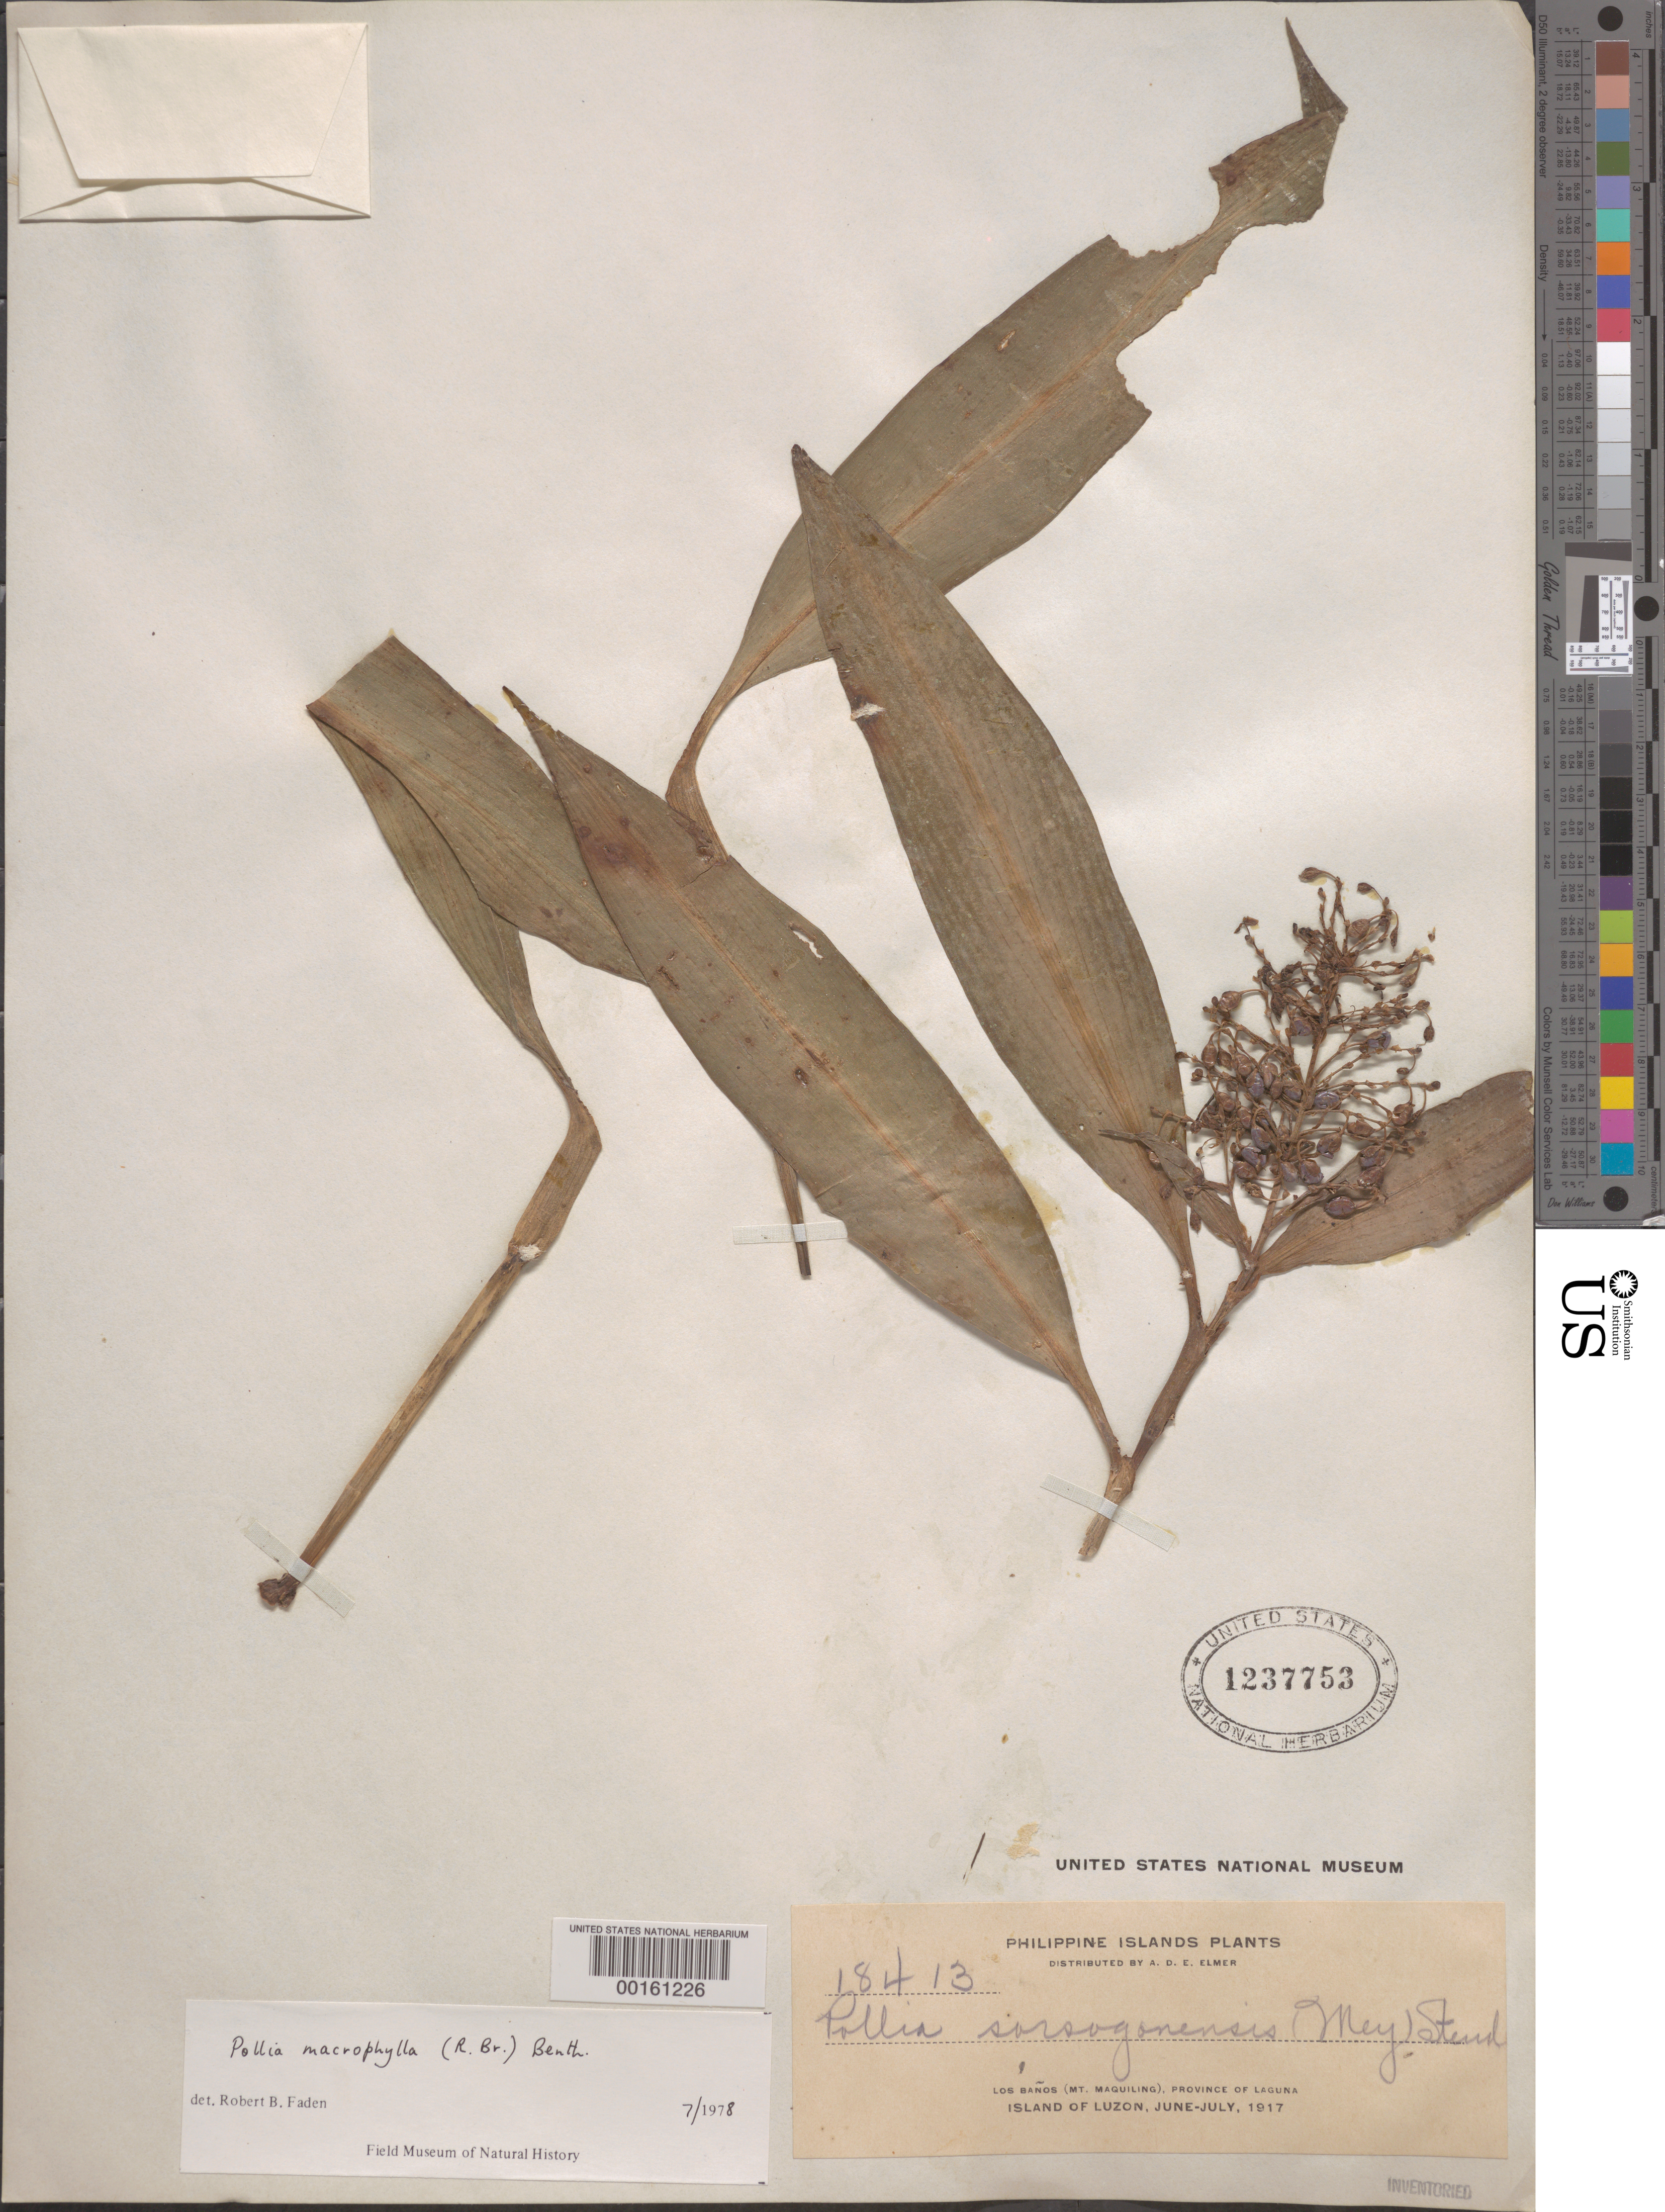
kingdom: Plantae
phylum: Tracheophyta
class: Liliopsida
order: Commelinales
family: Commelinaceae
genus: Pollia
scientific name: Pollia macrophylla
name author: (R. Br.) Benth.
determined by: Faden, Robert B., (US), Smithsonian Institution - National Museum of Natural History (UNITED STATES)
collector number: A.d. Elmer 18413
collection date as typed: Jun 1917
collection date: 1917-06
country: Philippines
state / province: Calabarzon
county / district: Laguna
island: Luzon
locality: Mt. maquiling (los banos)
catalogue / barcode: US 1237753